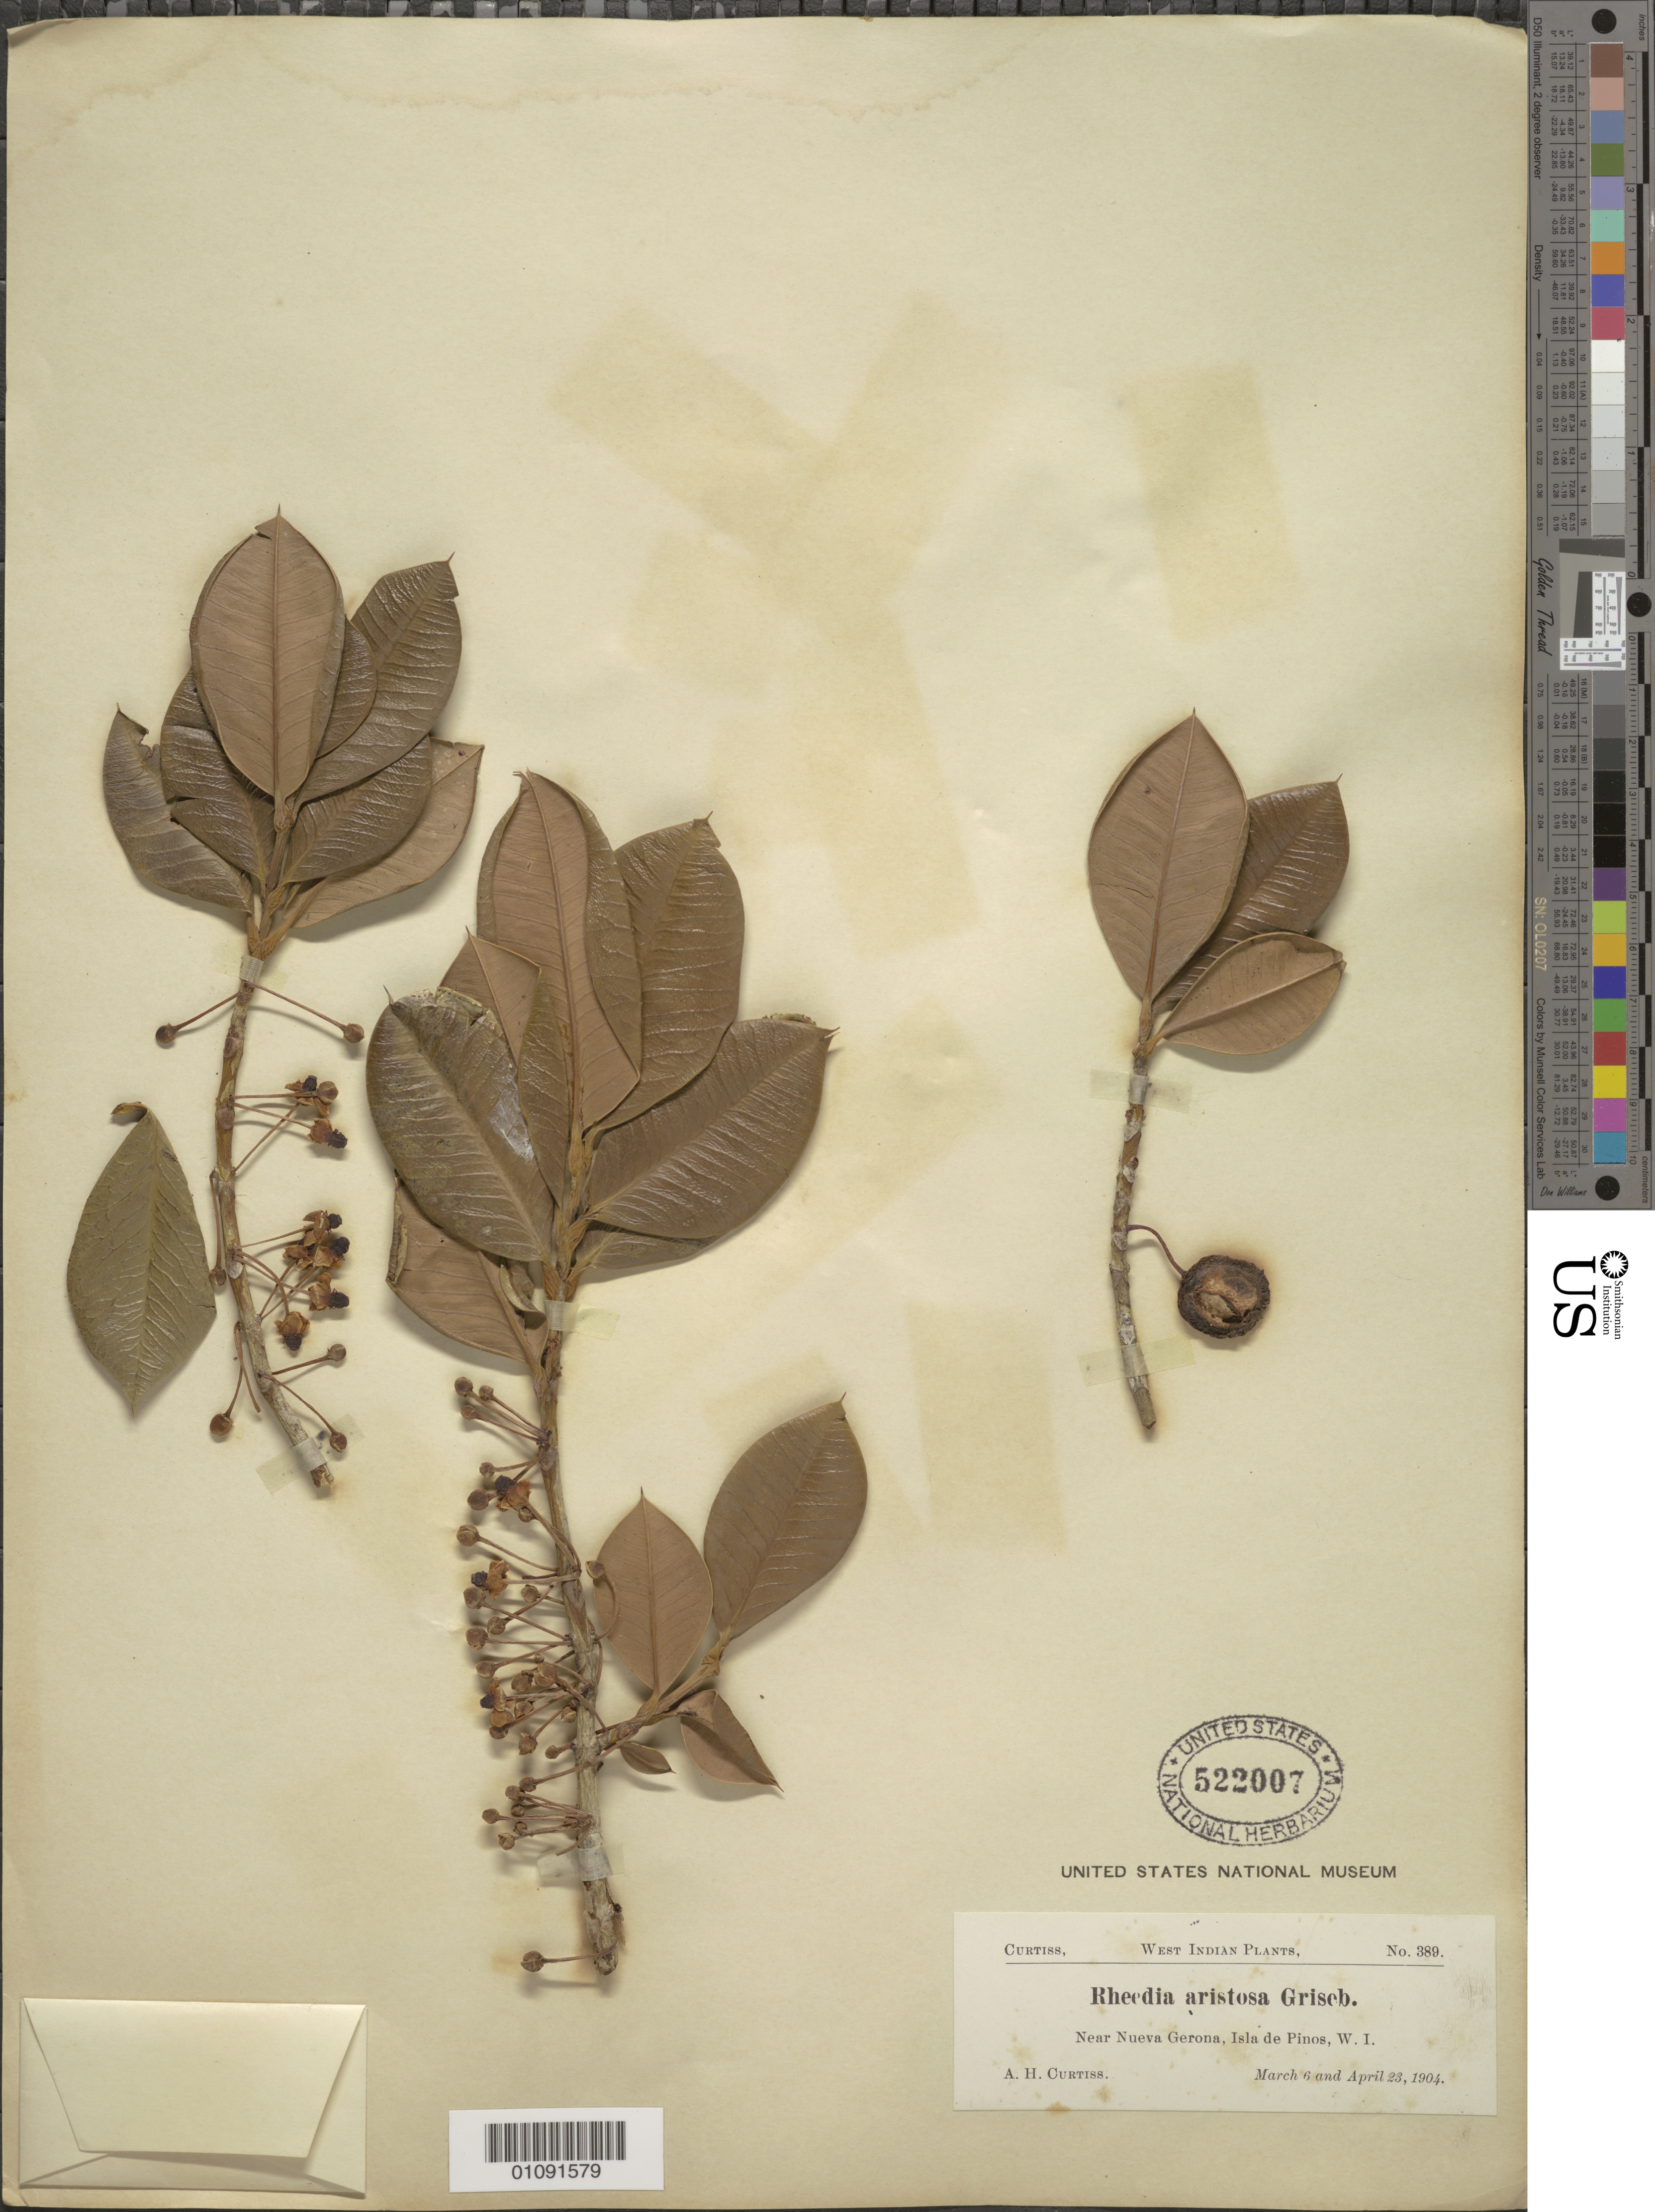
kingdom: Plantae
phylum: Tracheophyta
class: Magnoliopsida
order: Malpighiales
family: Clusiaceae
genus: Garcinia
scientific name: Garcinia aristata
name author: (Griseb.) Borhidi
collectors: A. H. Curtiss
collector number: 389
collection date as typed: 06 Mar 1904 and 23 Apr 1904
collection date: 1904-03-06,1904-04-23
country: Cuba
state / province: Isla de La Juventud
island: Isla de la Juventud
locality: Isle of Pines, Near Nueva Gerona, Isle de Pinos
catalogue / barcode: US 522007